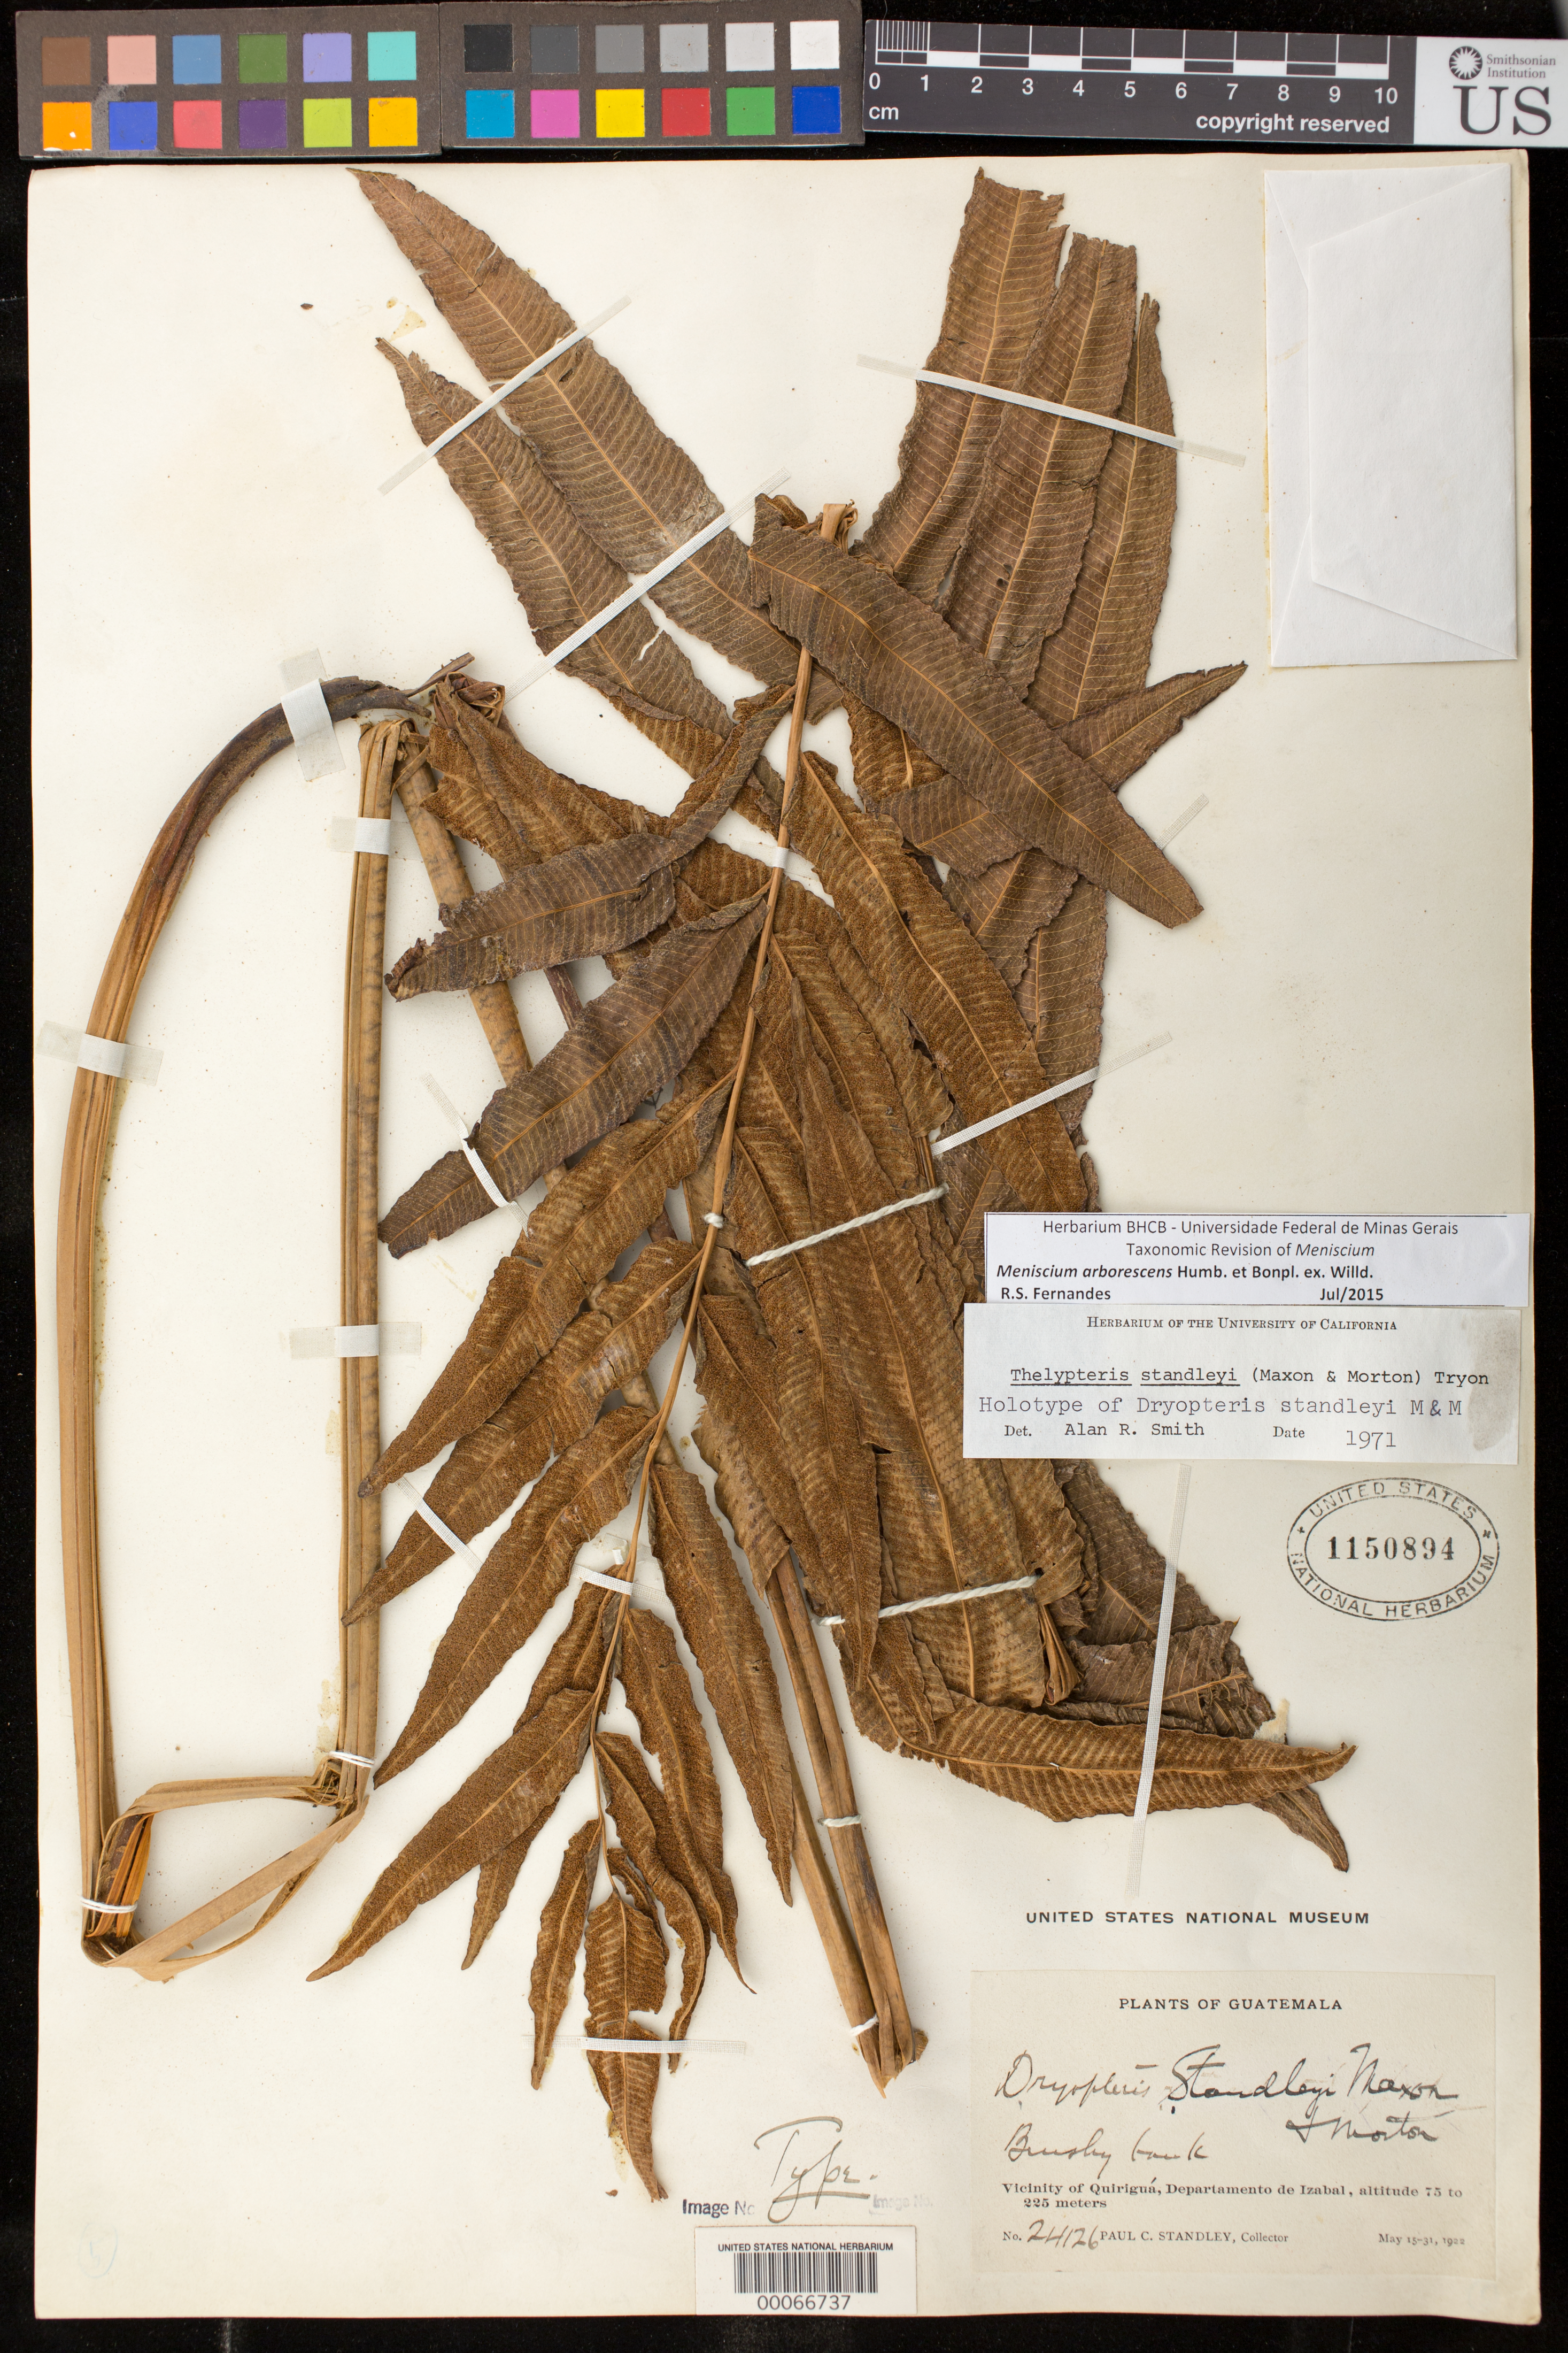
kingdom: Plantae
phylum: Tracheophyta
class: Polypodiopsida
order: Polypodiales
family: Dryopteridaceae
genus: Dryopteris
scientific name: Dryopteris standleyi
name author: Maxon & C.V. Morton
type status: Holotype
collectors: P. C. Standley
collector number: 24126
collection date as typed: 15 May 1922 to 31 May 1922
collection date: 1922-05-15/1922-05-31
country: Guatemala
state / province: Izabal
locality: Vicinity of Quiriguá.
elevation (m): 75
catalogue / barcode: US 1150894